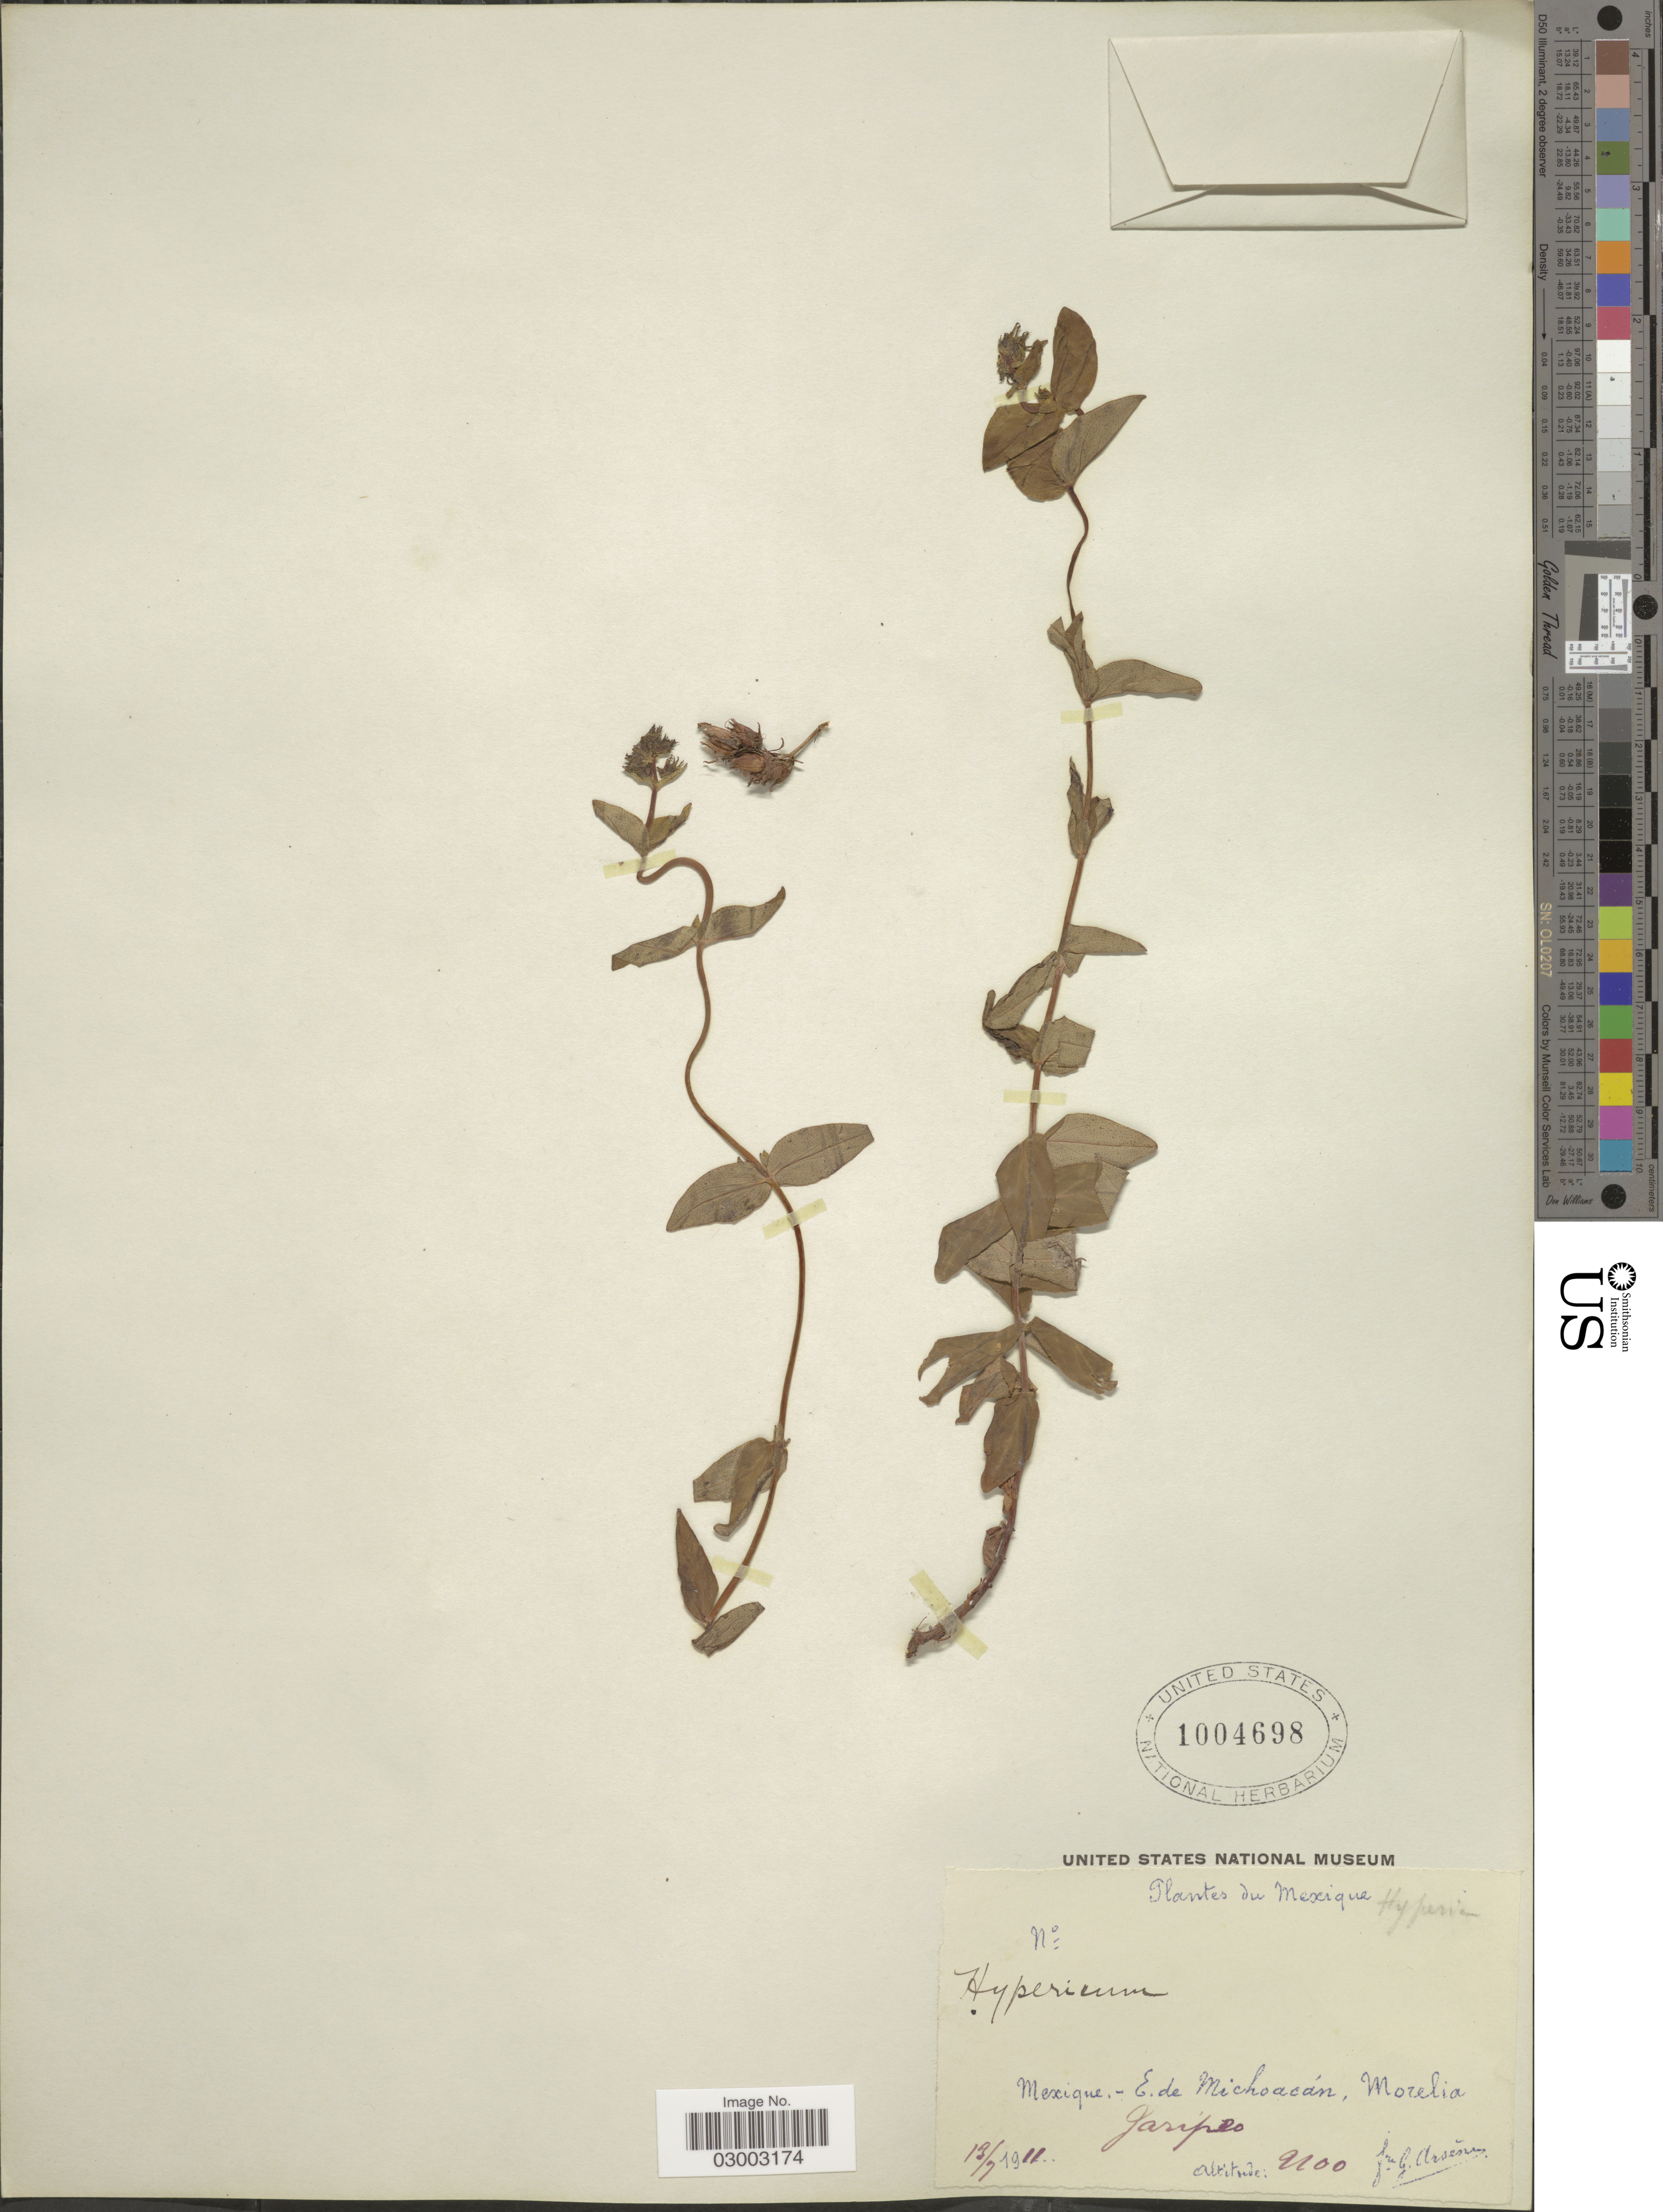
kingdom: Plantae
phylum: Tracheophyta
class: Magnoliopsida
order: Malpighiales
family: Hypericaceae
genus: Hypericum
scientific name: Hypericum formosum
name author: Kunth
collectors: Bro. G. Arsène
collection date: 1911-09-13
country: Mexico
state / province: Michoacán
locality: E. de Michoacán, Morelia, Jaripeo.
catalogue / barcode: US 1004698